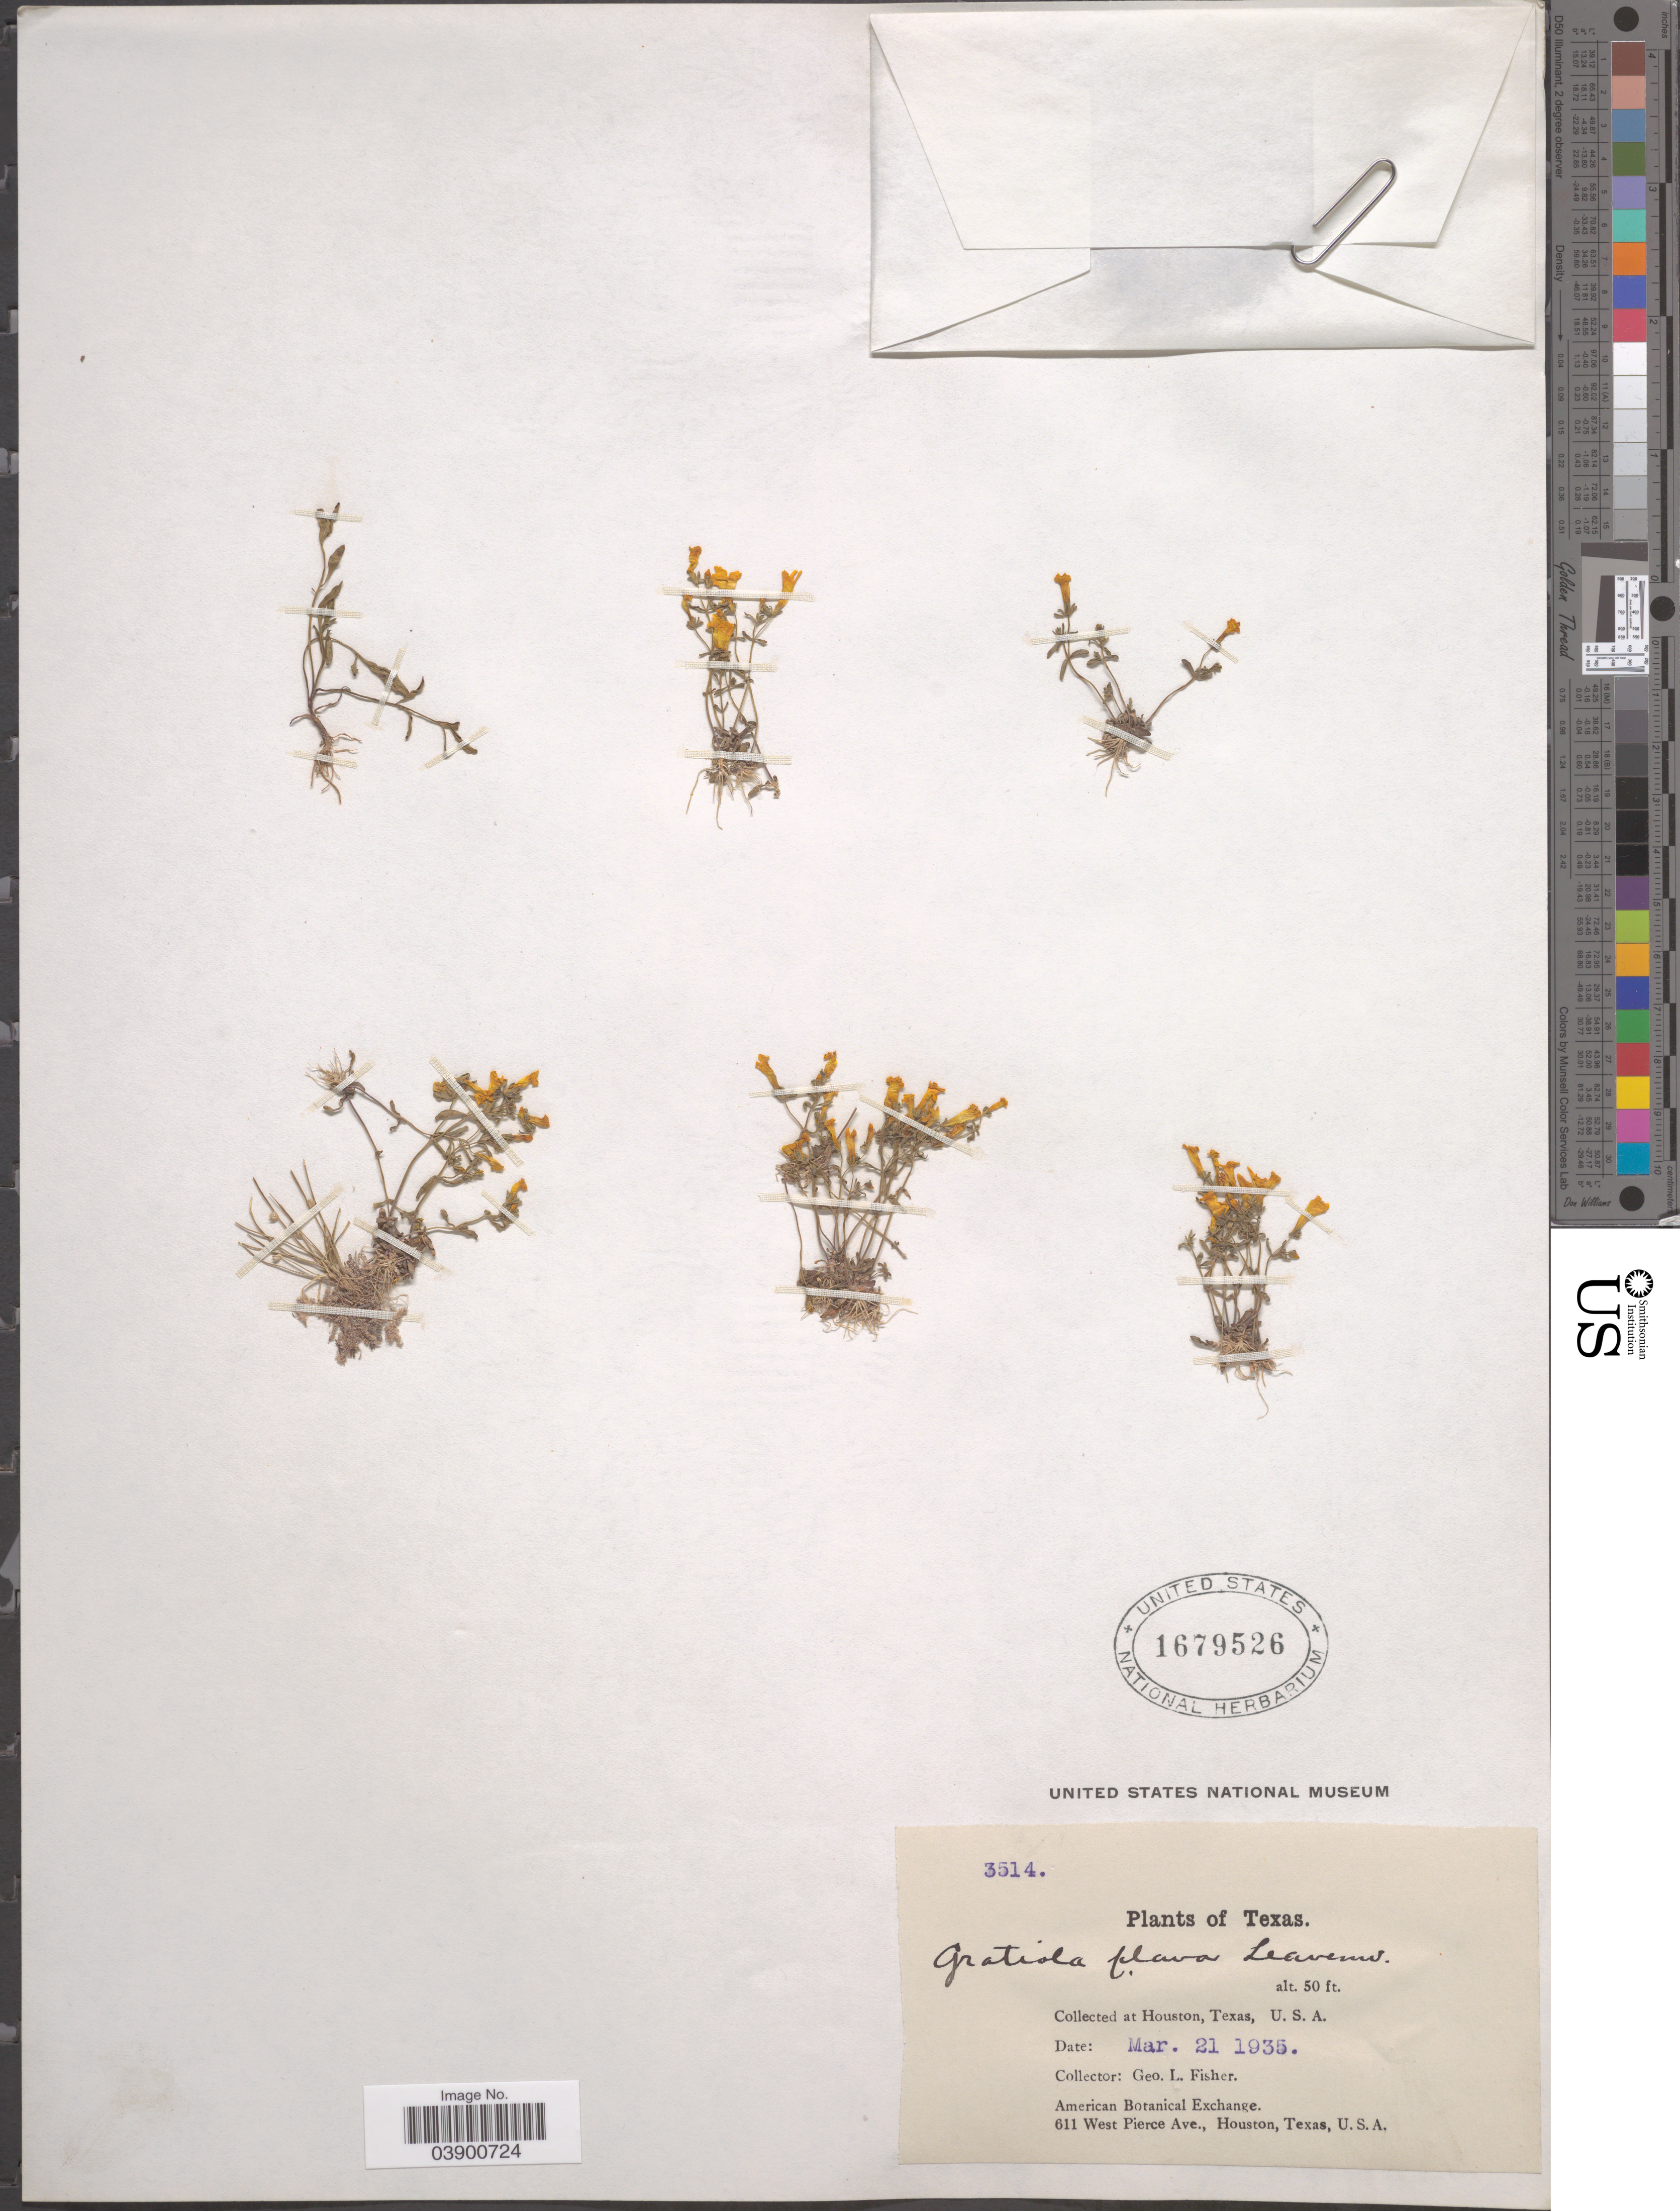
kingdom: Plantae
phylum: Tracheophyta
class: Magnoliopsida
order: Lamiales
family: Plantaginaceae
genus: Gratiola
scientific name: Gratiola flava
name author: Leavenw. ex Pennell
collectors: G. L. Fisher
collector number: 3514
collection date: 1935-03-21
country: United States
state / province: Texas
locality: Houston.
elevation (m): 15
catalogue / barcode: US 1679526